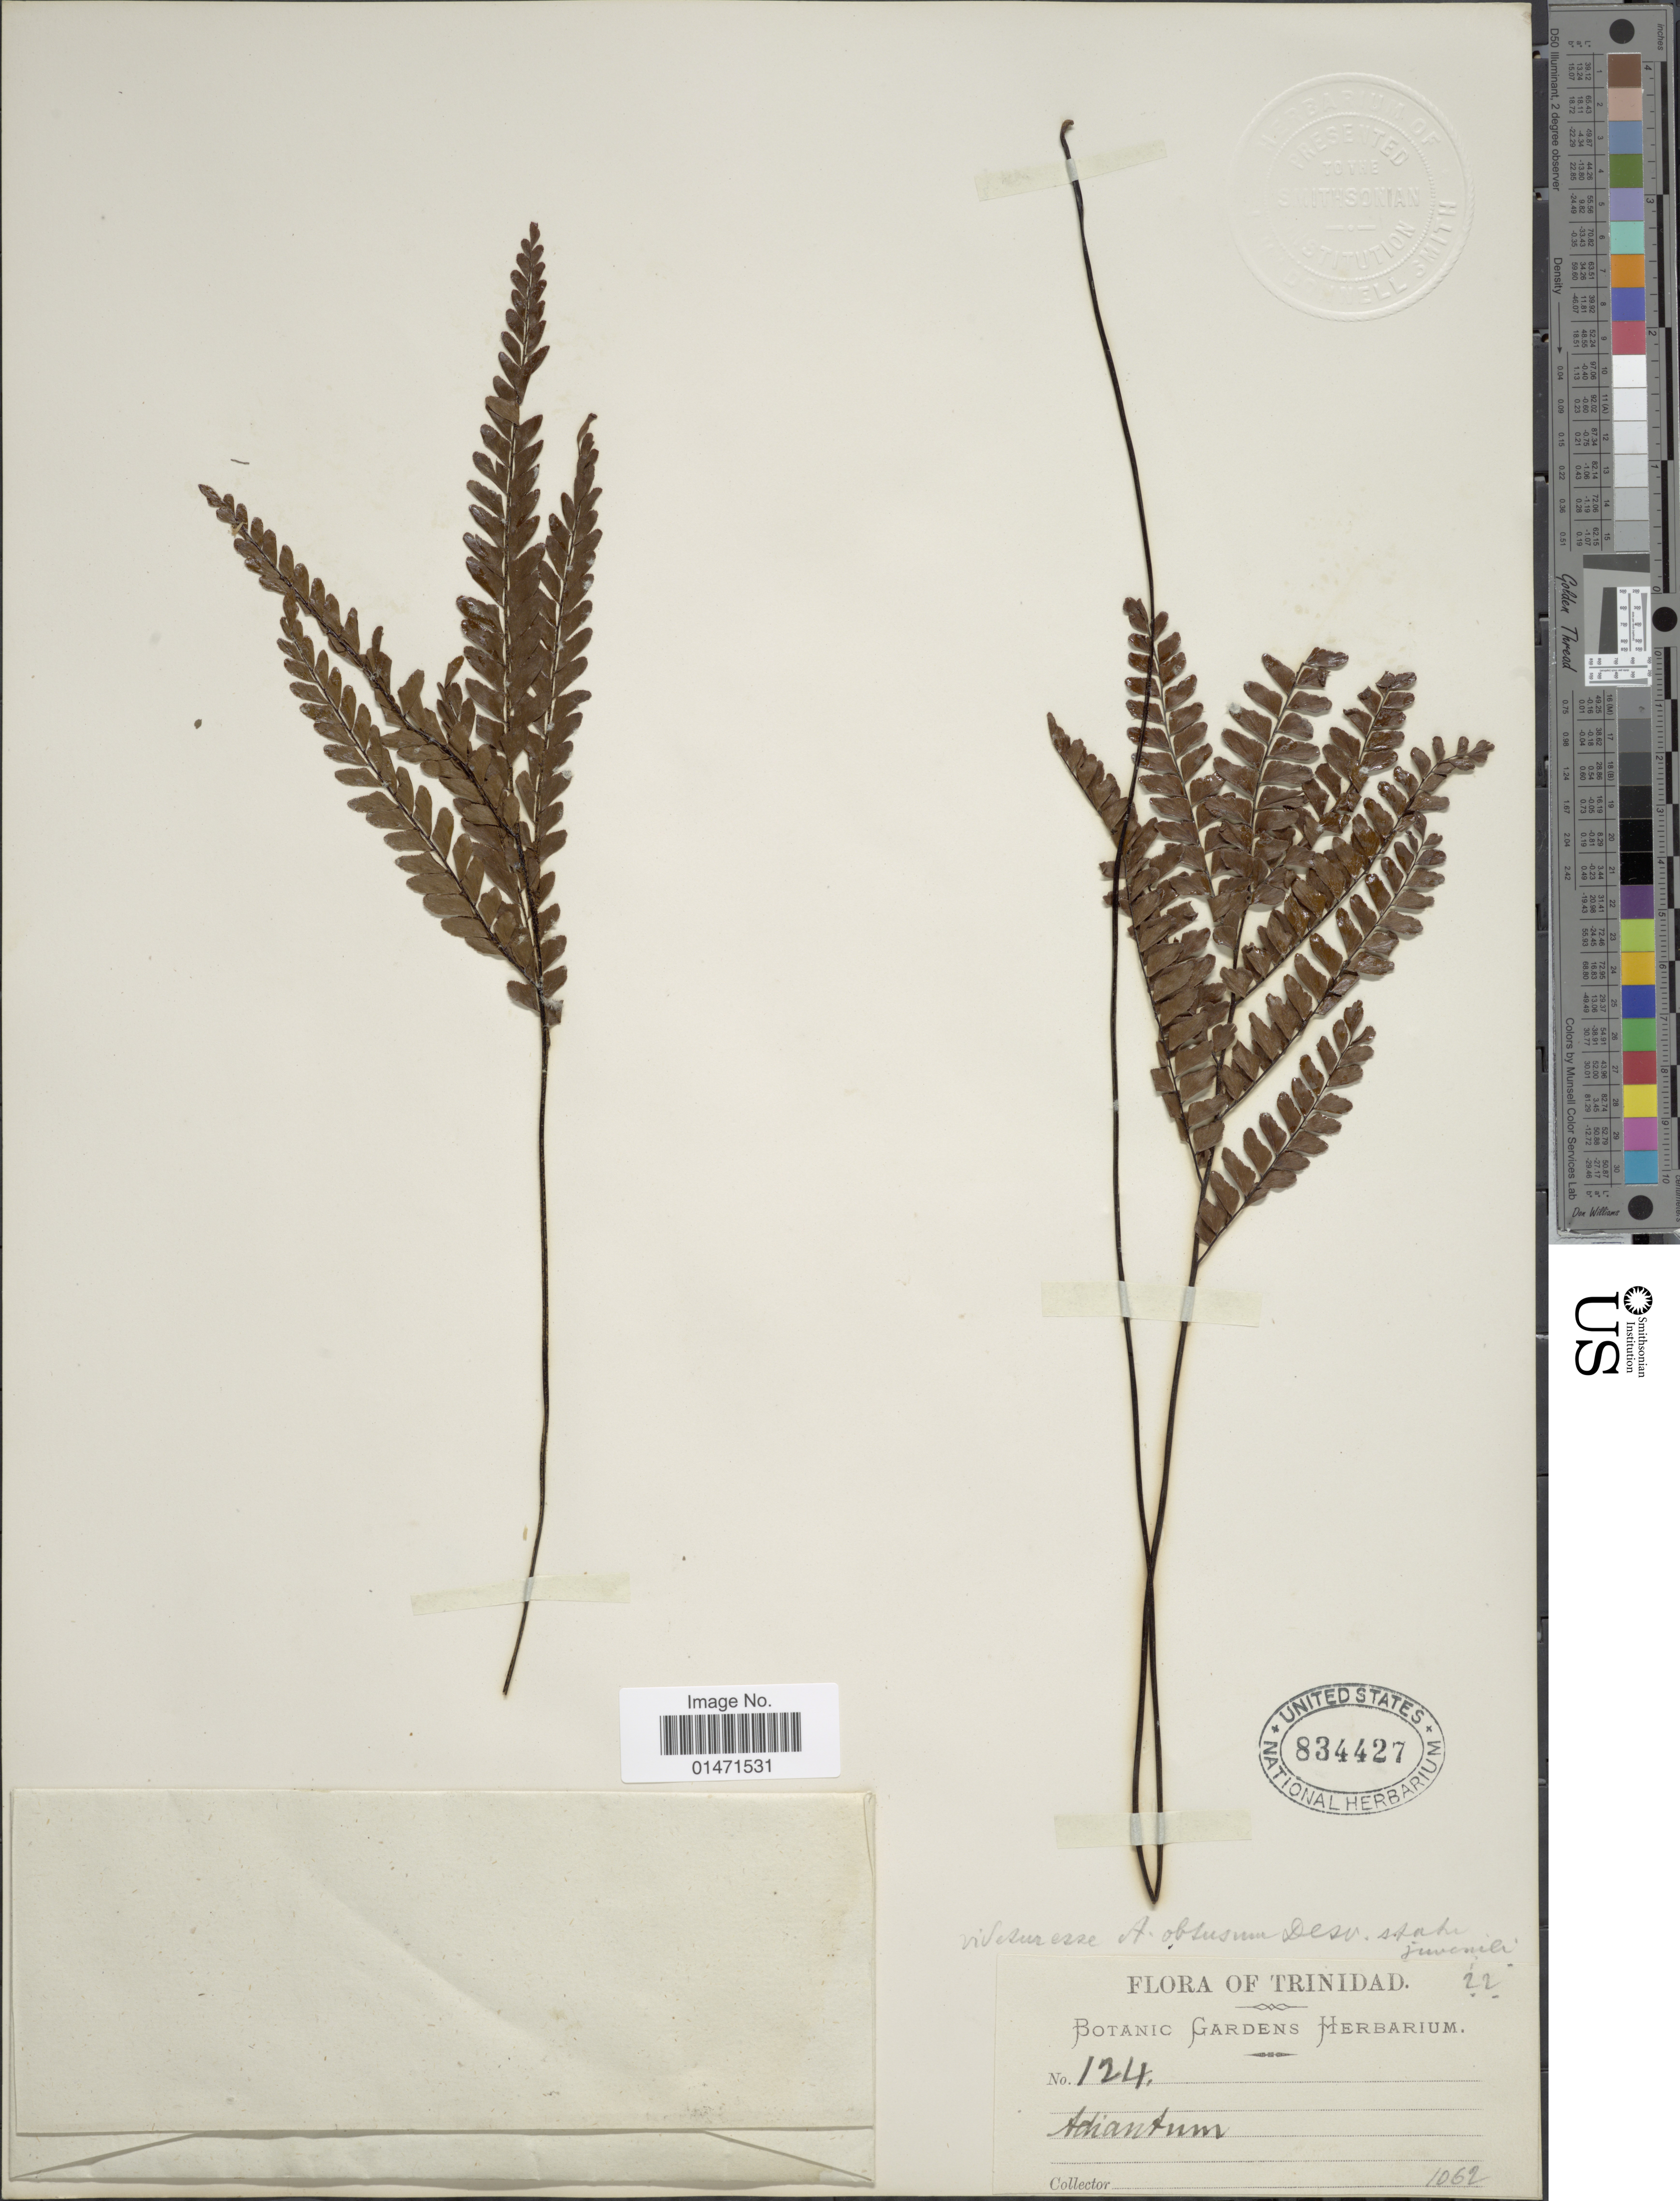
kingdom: Plantae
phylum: Tracheophyta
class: Polypodiopsida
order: Polypodiales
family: Pteridaceae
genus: Adiantum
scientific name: Adiantum serratodentatum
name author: Humb. & Bonpl. ex Willd.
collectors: Botanic Gardens Herbarium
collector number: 124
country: Trinidad and Tobago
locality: Trinidad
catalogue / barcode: US 834427